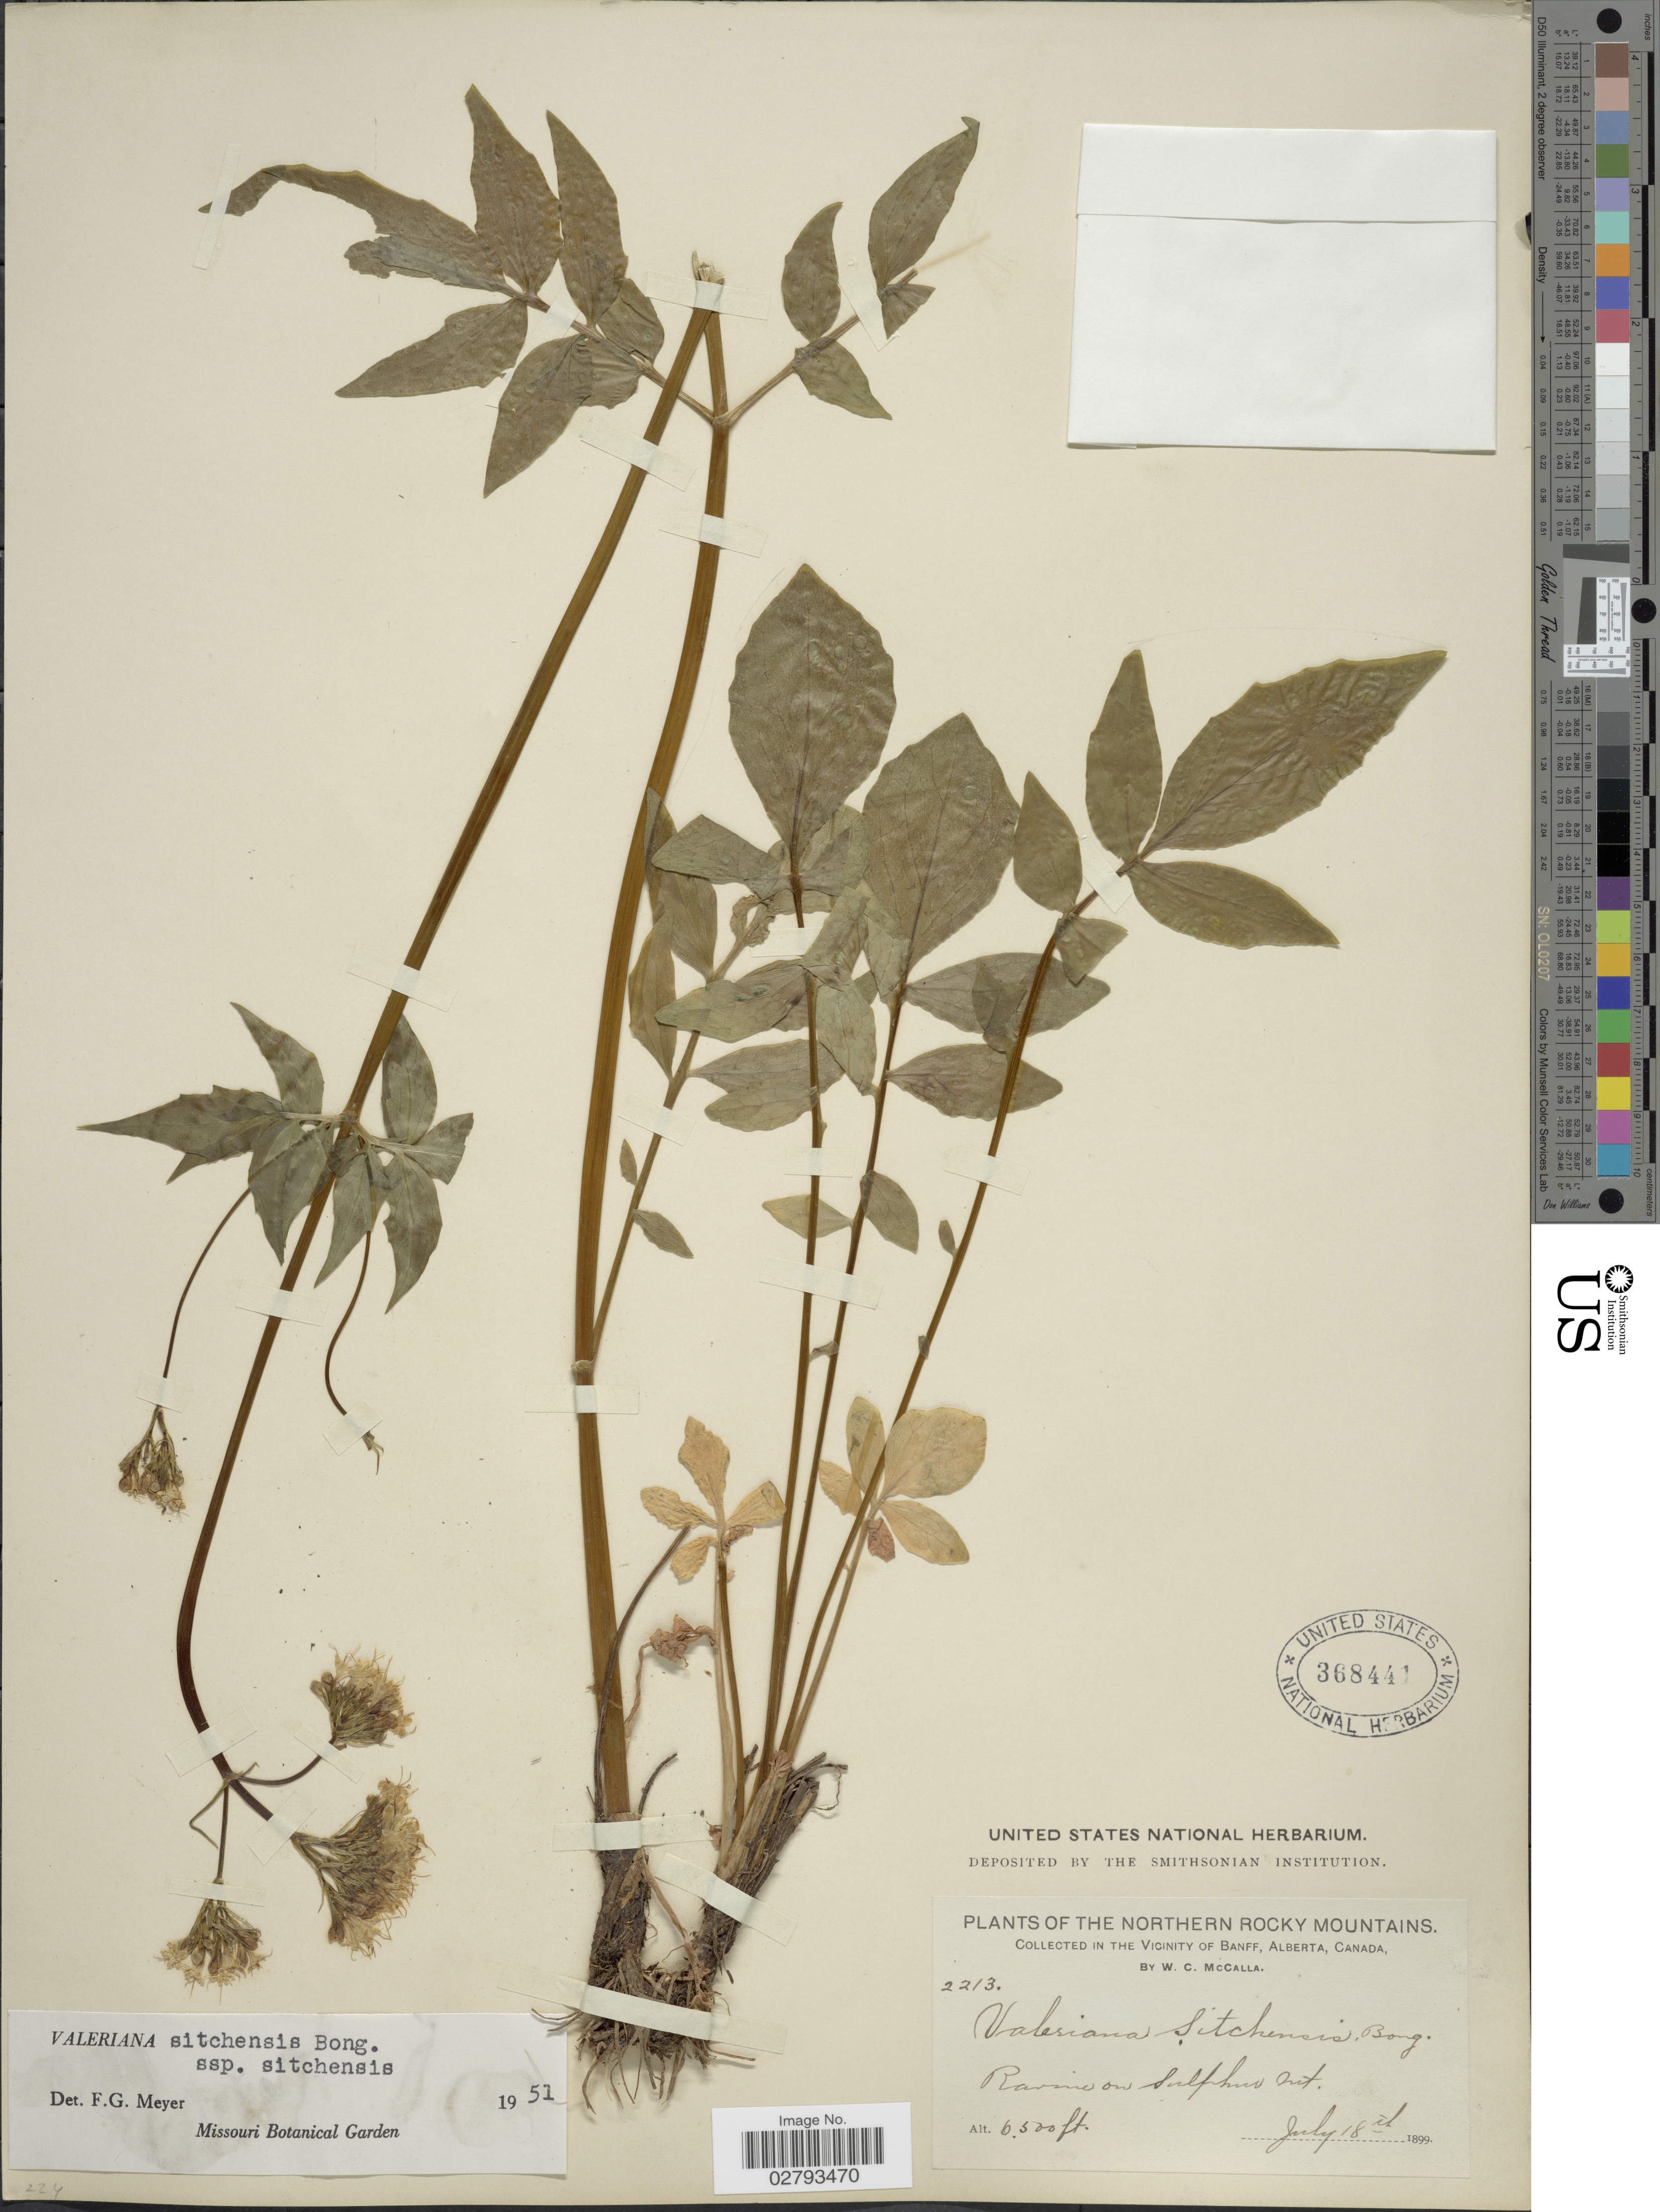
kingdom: Plantae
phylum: Tracheophyta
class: Magnoliopsida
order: Dipsacales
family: Caprifoliaceae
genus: Valeriana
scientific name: Valeriana sitchensis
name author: Bong.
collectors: W. McCalla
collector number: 2213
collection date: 1899-07-18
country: Canada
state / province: Alberta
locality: The Northern Rocky Mountains. In the Vicinity of Banff. Ravine on sulphur Int.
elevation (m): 1981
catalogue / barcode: US 368441